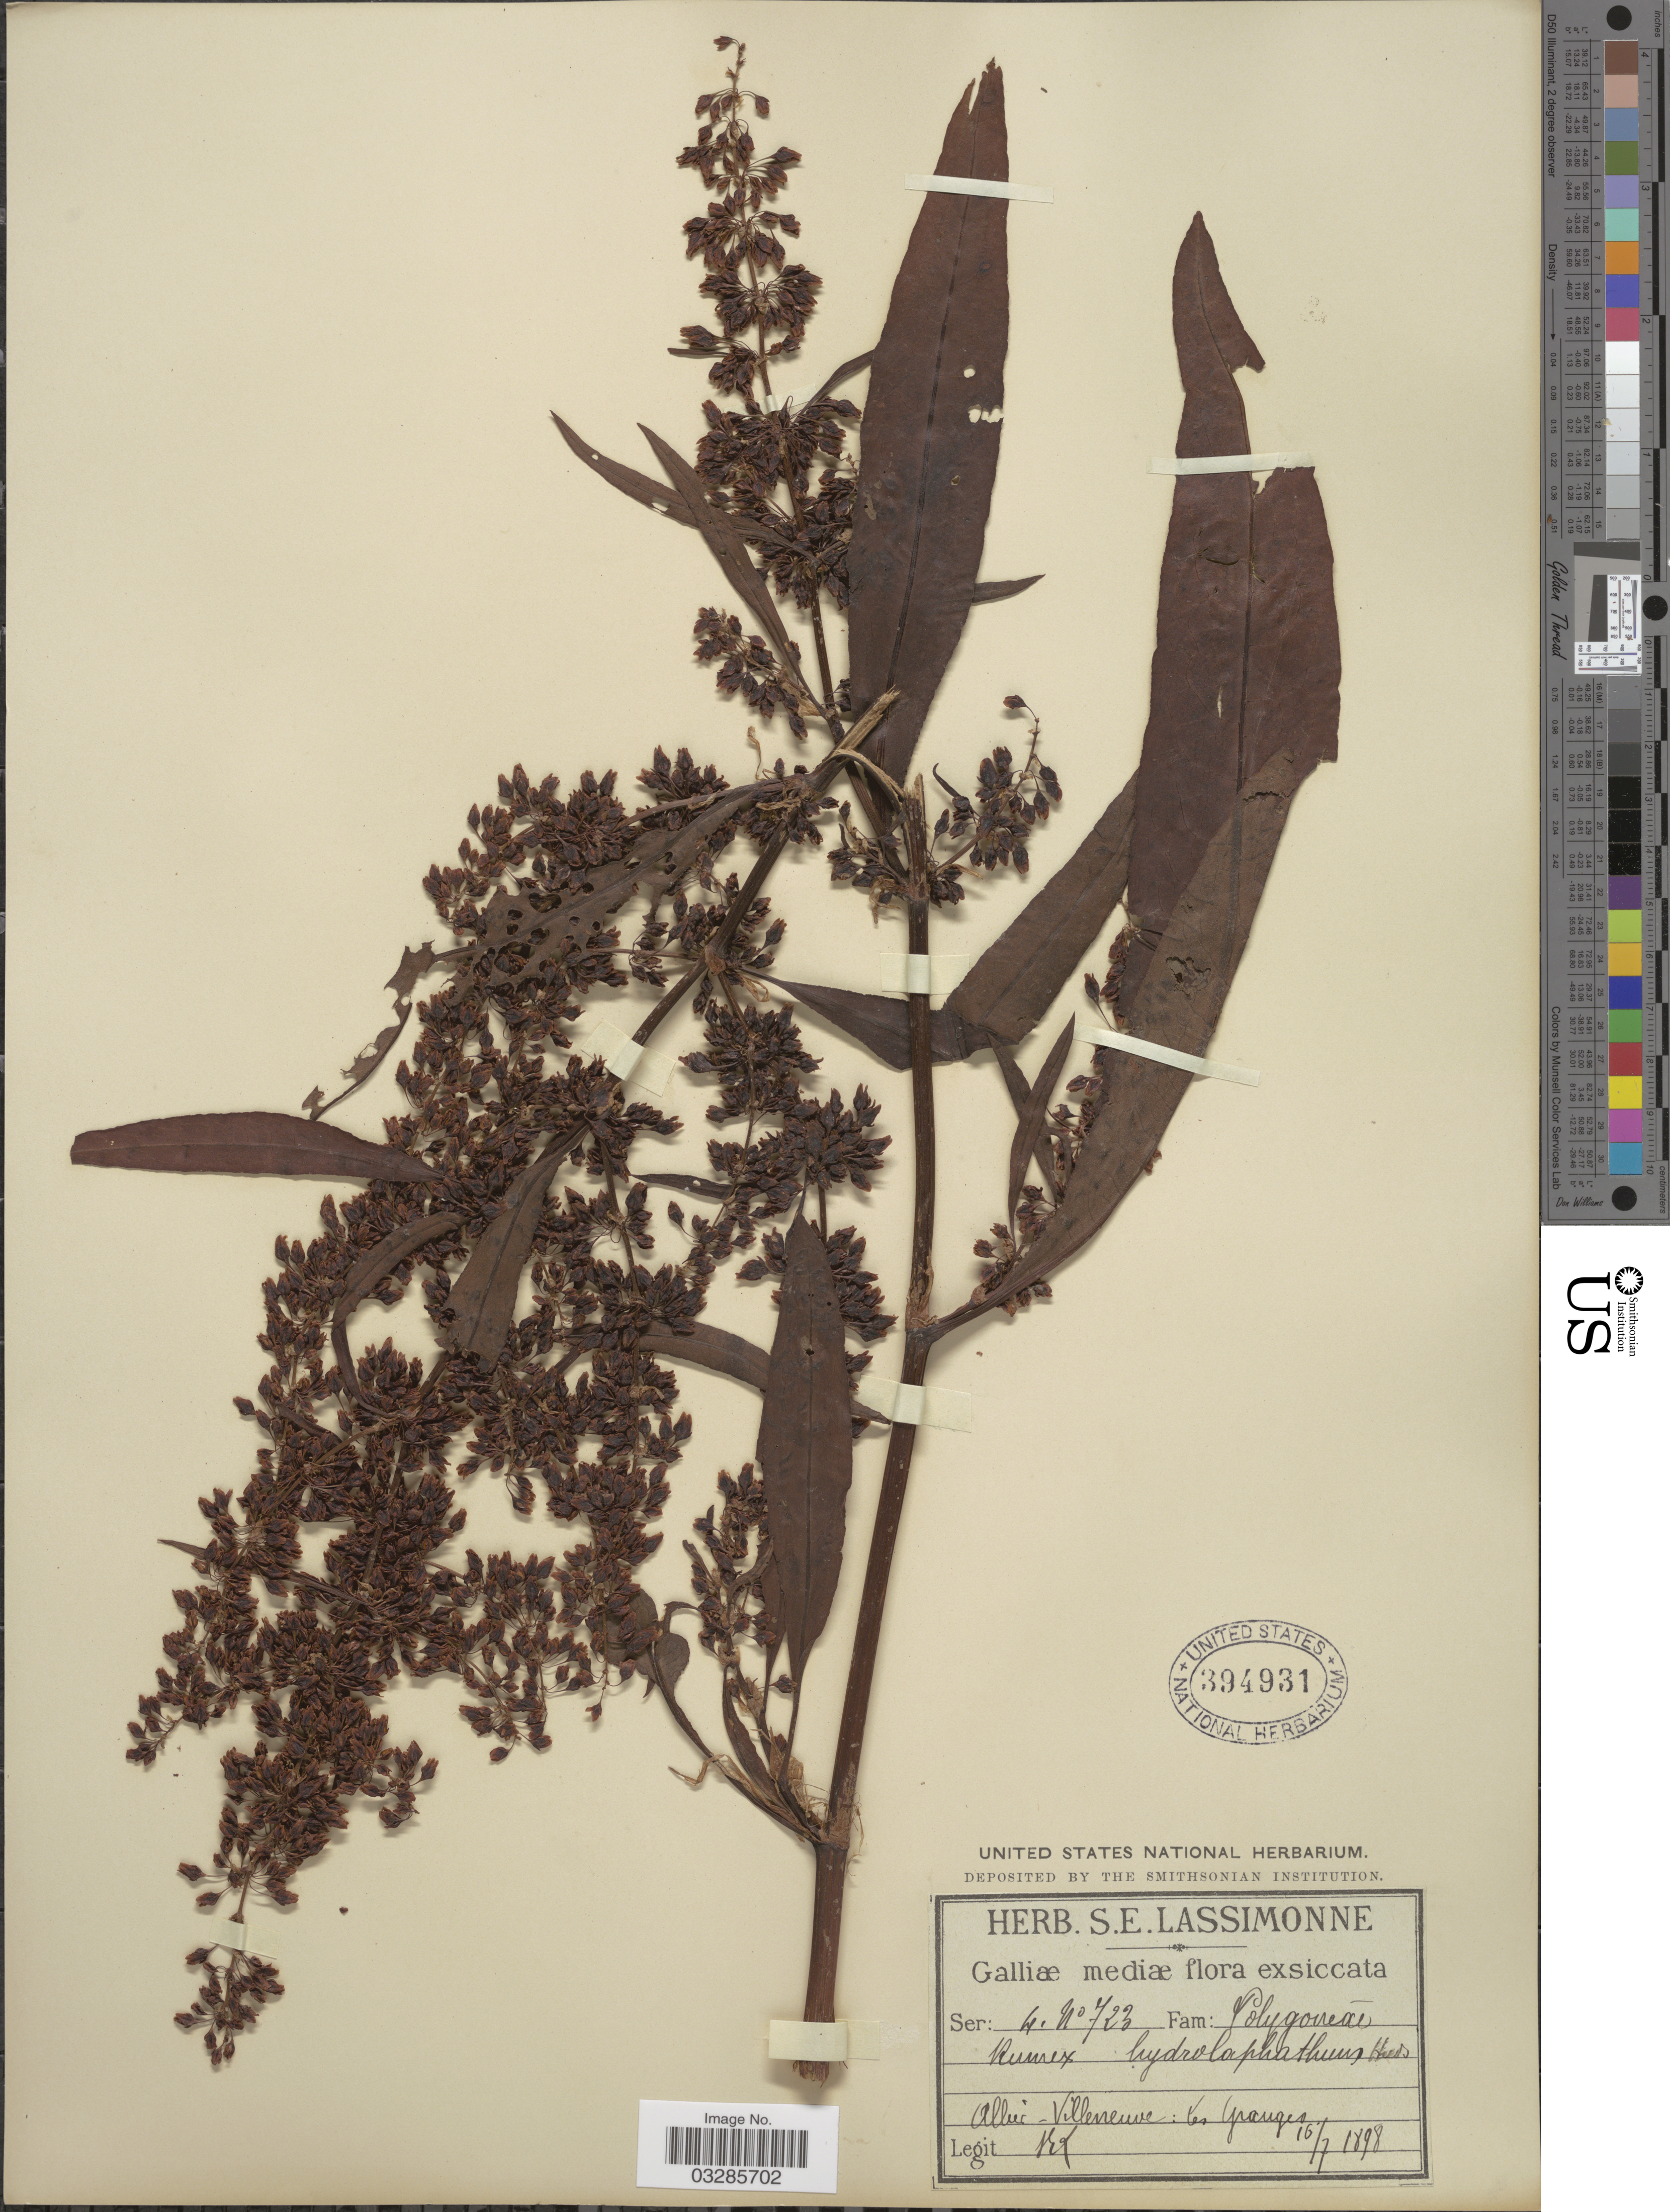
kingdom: Plantae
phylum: Tracheophyta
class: Magnoliopsida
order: Caryophyllales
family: Polygonaceae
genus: Rumex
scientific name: Rumex hydrolapathum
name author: Huds.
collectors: S. Lassimonne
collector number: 723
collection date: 1898-07-16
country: France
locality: Galliæ mediæ, Allier-Villeneuve: les Granges.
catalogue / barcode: US 394931